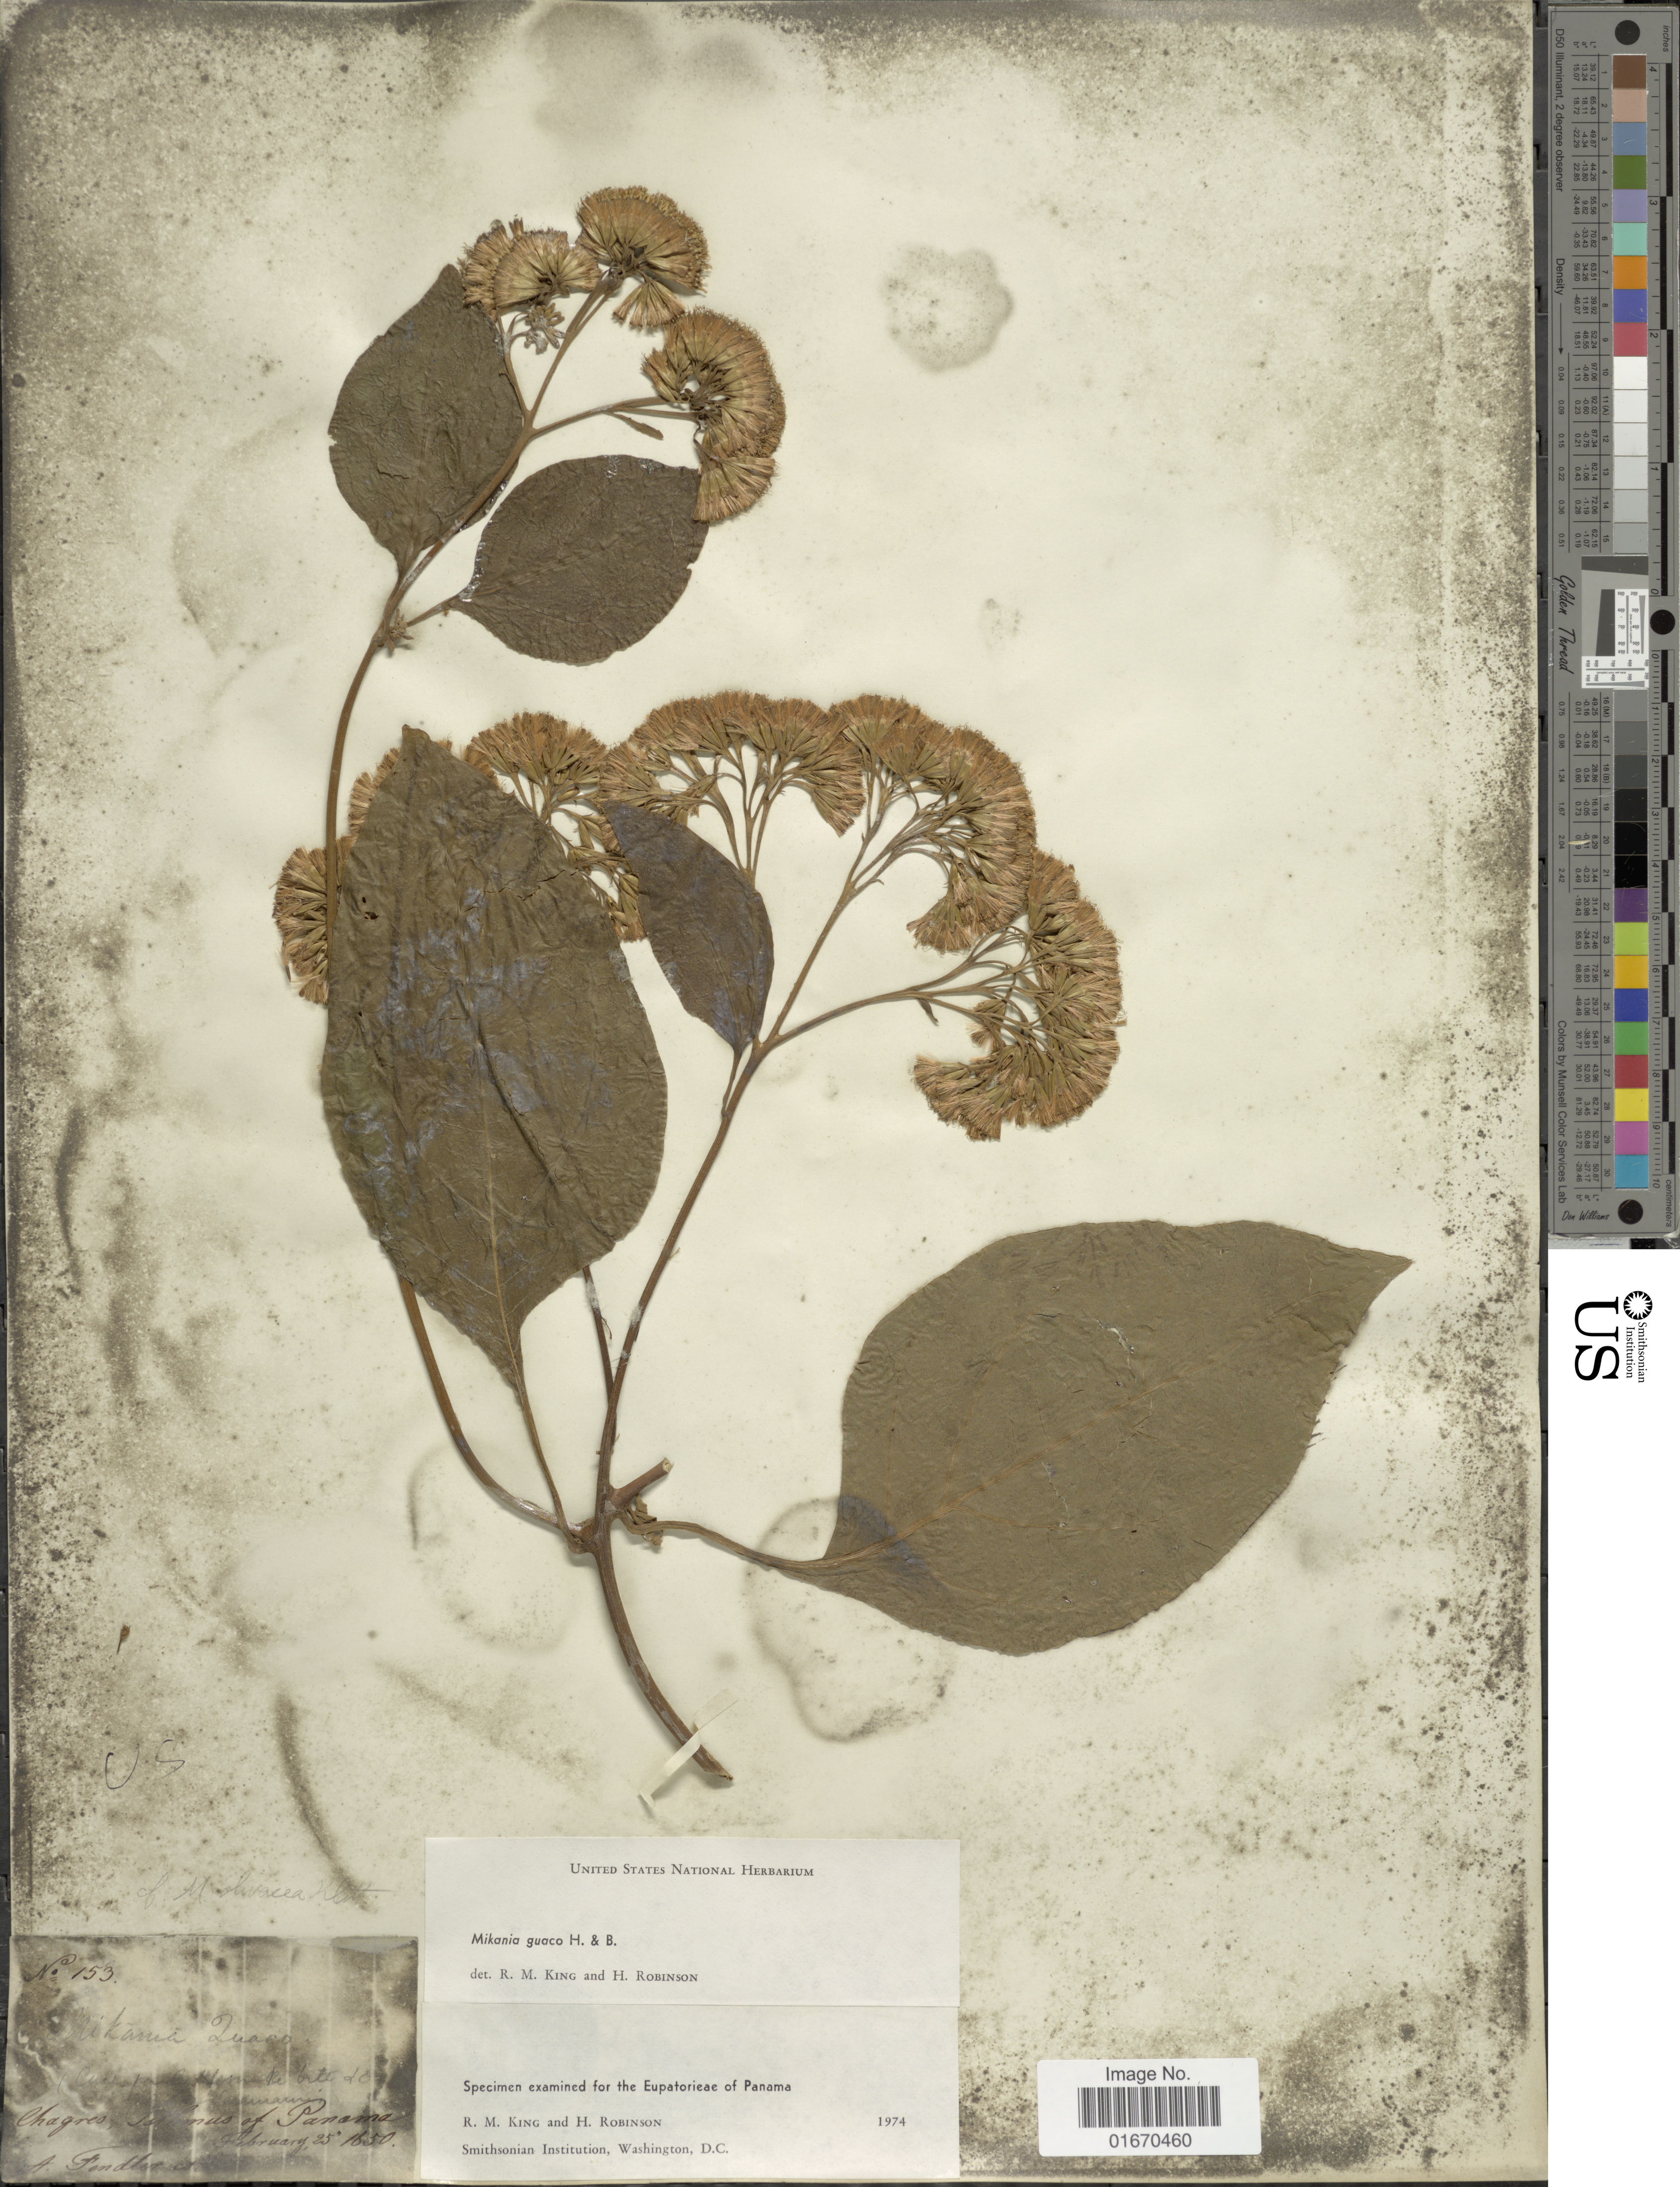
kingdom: Plantae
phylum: Tracheophyta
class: Magnoliopsida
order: Asterales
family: Asteraceae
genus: Mikania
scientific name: Mikania guaco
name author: Humb. & Bonpl.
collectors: A. Fendler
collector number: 153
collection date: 1850-02-25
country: Panama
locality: Chagres, Isthmus of Panama